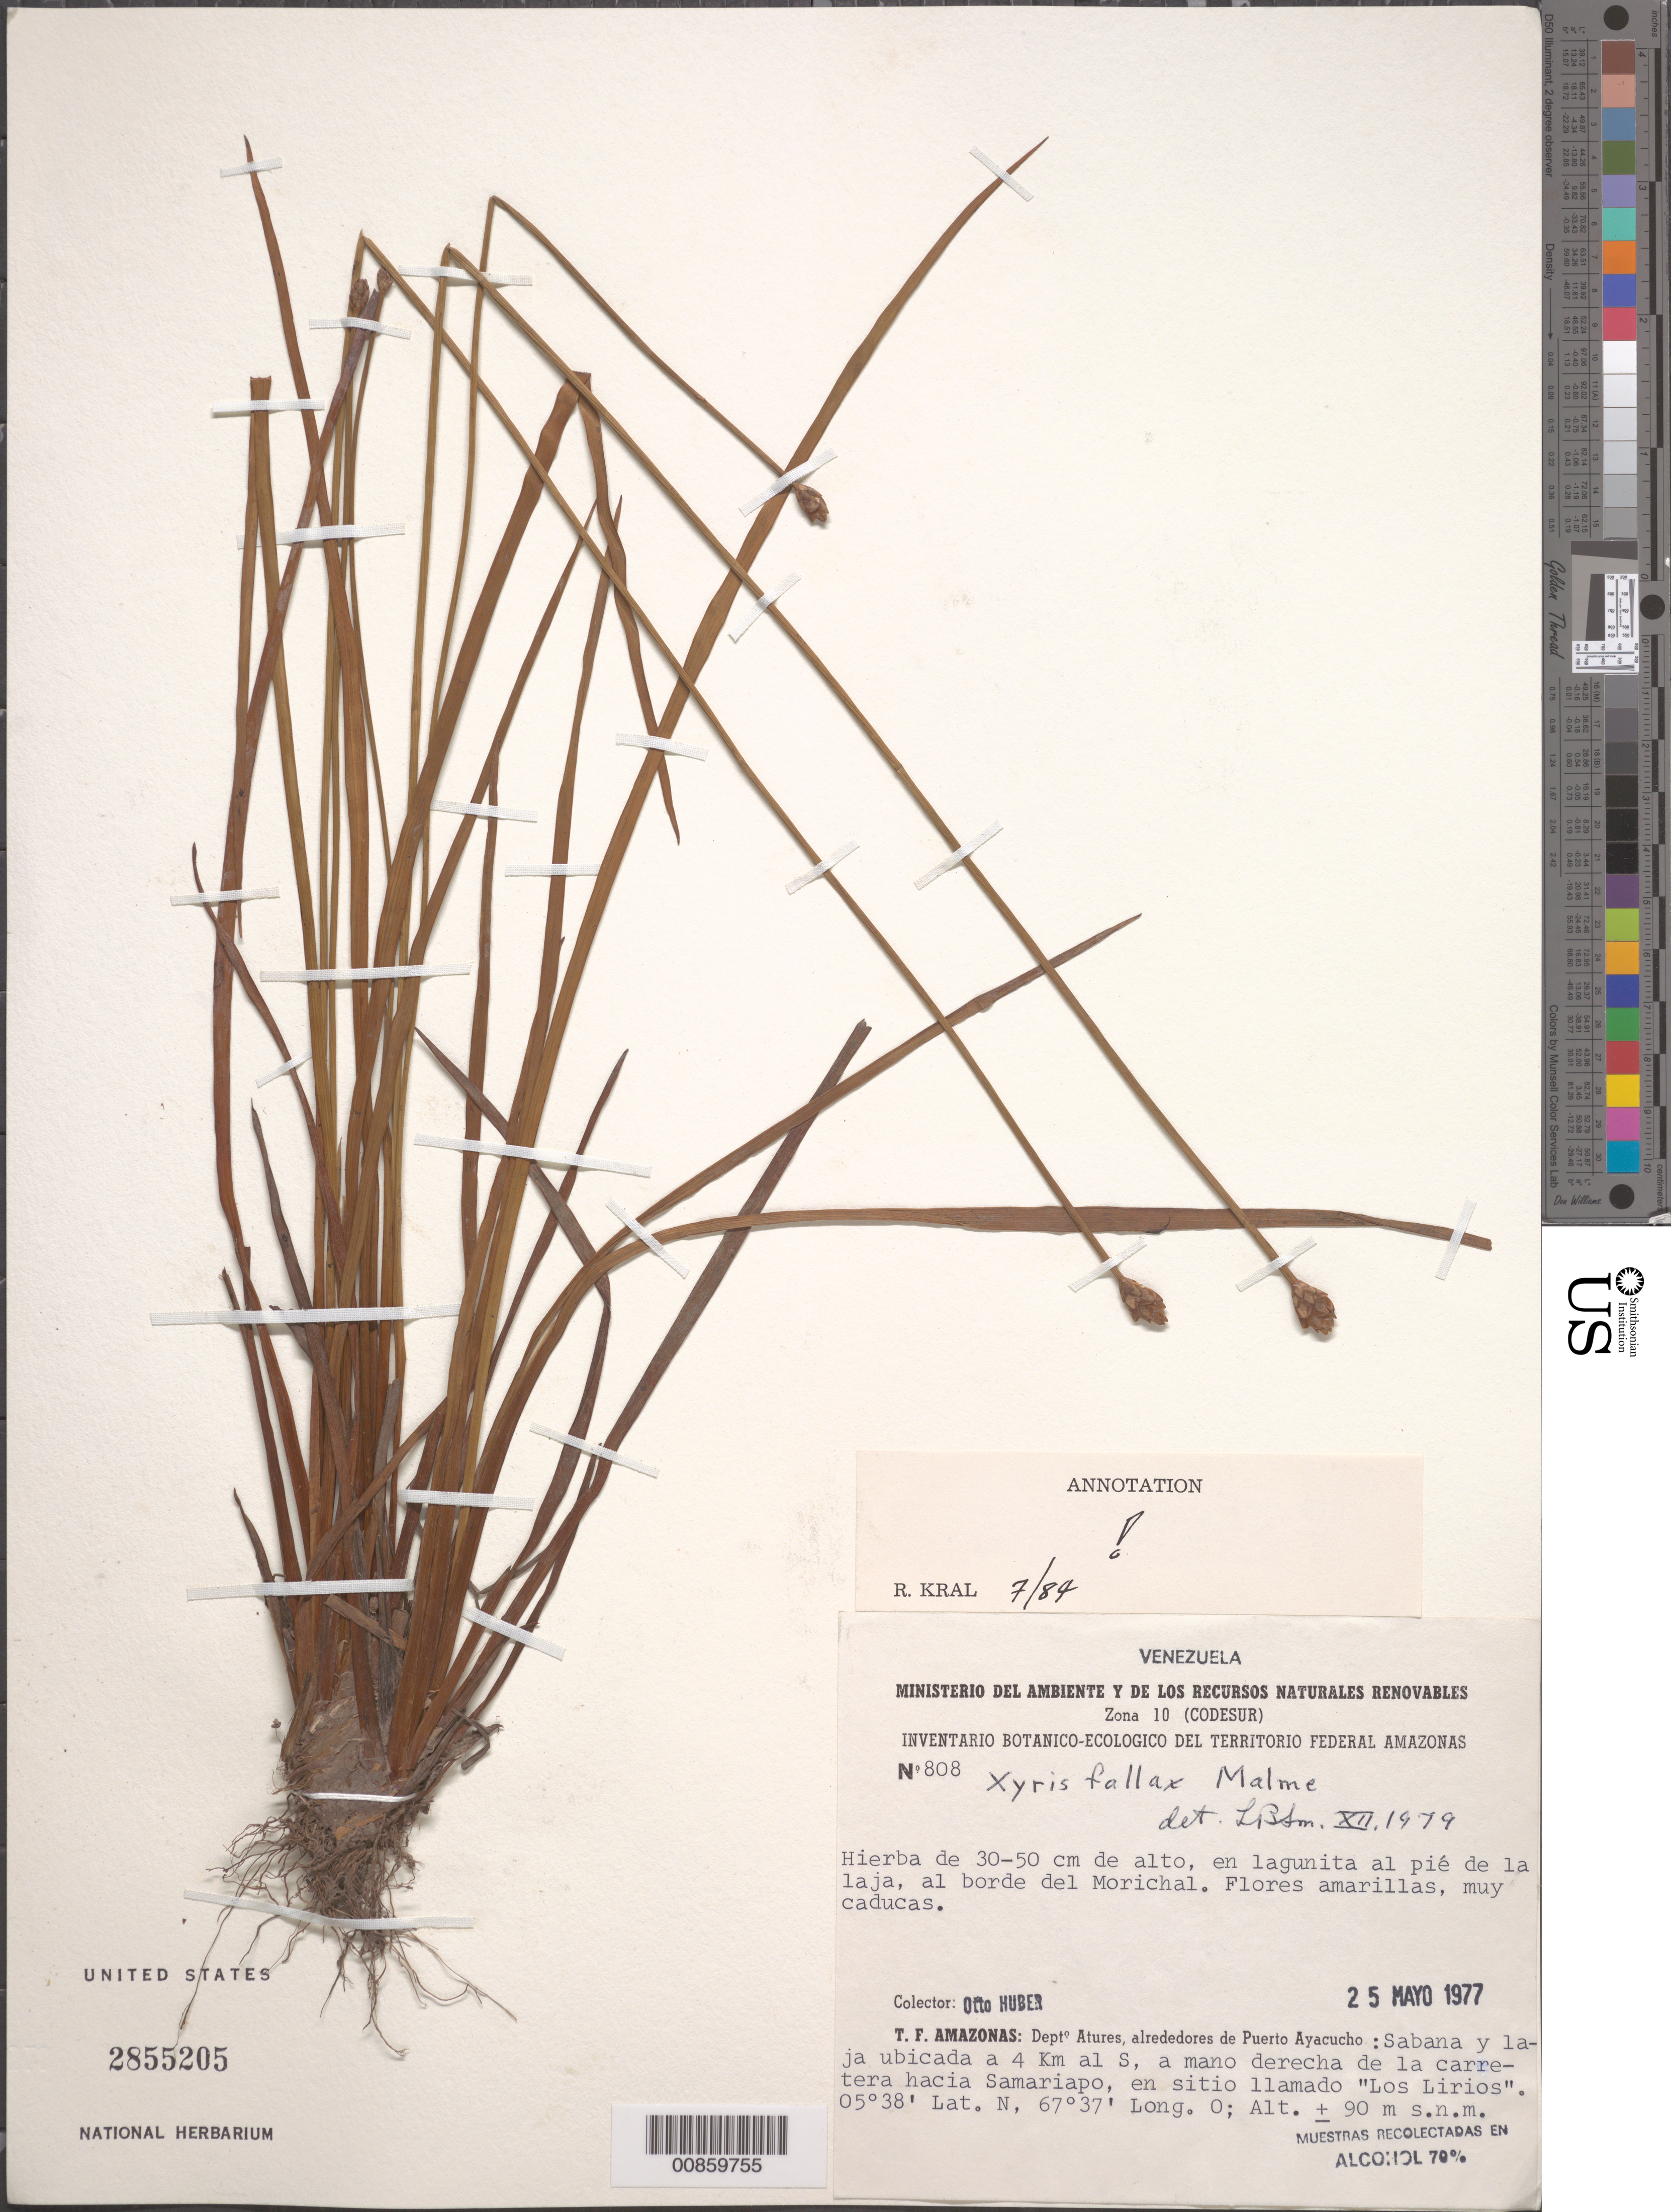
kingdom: Plantae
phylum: Tracheophyta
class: Liliopsida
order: Poales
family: Xyridaceae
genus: Xyris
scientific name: Xyris fallax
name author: Malme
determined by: Kral, Robert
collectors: O. Huber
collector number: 808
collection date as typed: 25-May-77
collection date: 1977-05-25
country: Venezuela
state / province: Amazonas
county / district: Atures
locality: Puerto Ayacucho, 4 km S, carretera hacia Samariapo, en sito llamado "Los LiRíos"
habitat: En lagunita al pié de la laja, al borde del Morichal; sabana.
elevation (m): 90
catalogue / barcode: US 2855205